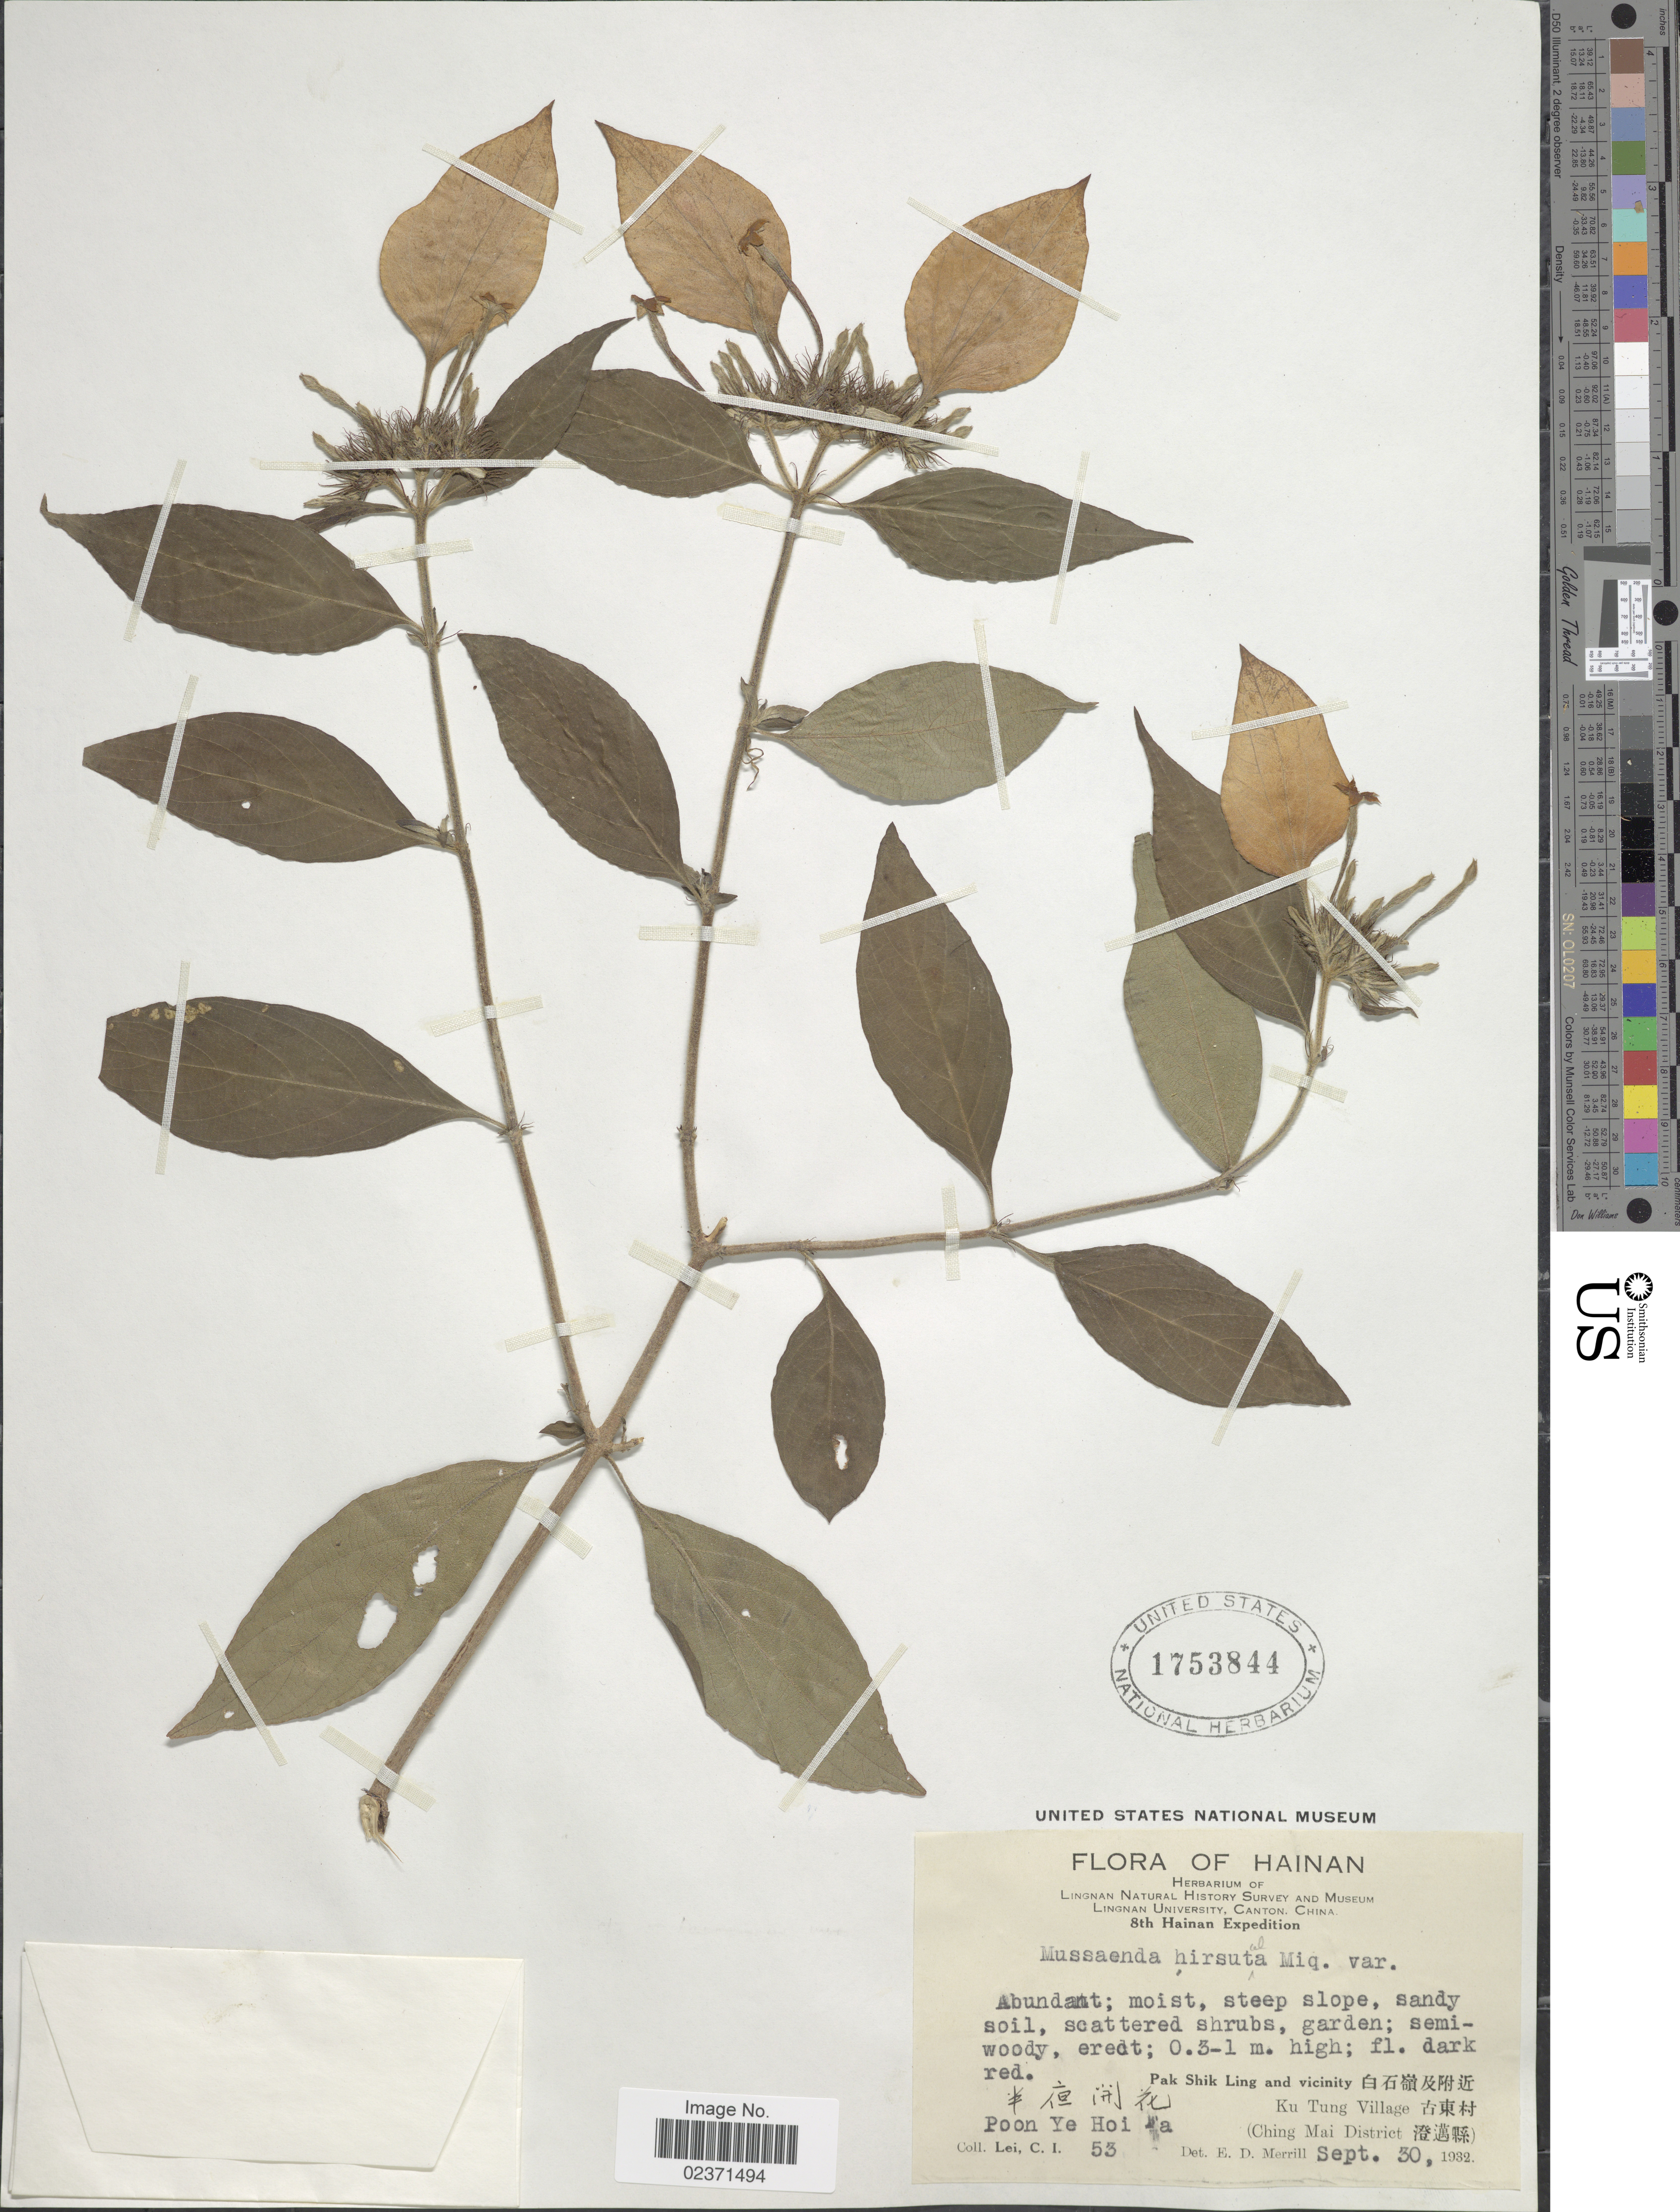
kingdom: Plantae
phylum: Tracheophyta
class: Magnoliopsida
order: Gentianales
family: Rubiaceae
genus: Mussaenda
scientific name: Mussaenda hirsutula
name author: Miq.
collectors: C. I. Lei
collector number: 53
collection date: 1932-09-30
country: China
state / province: Hainan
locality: Pak Shik Ling and vicinity Ku Tung Village (Ching Mai District) Poon Ye Hoi Fa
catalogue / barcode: US 1753844